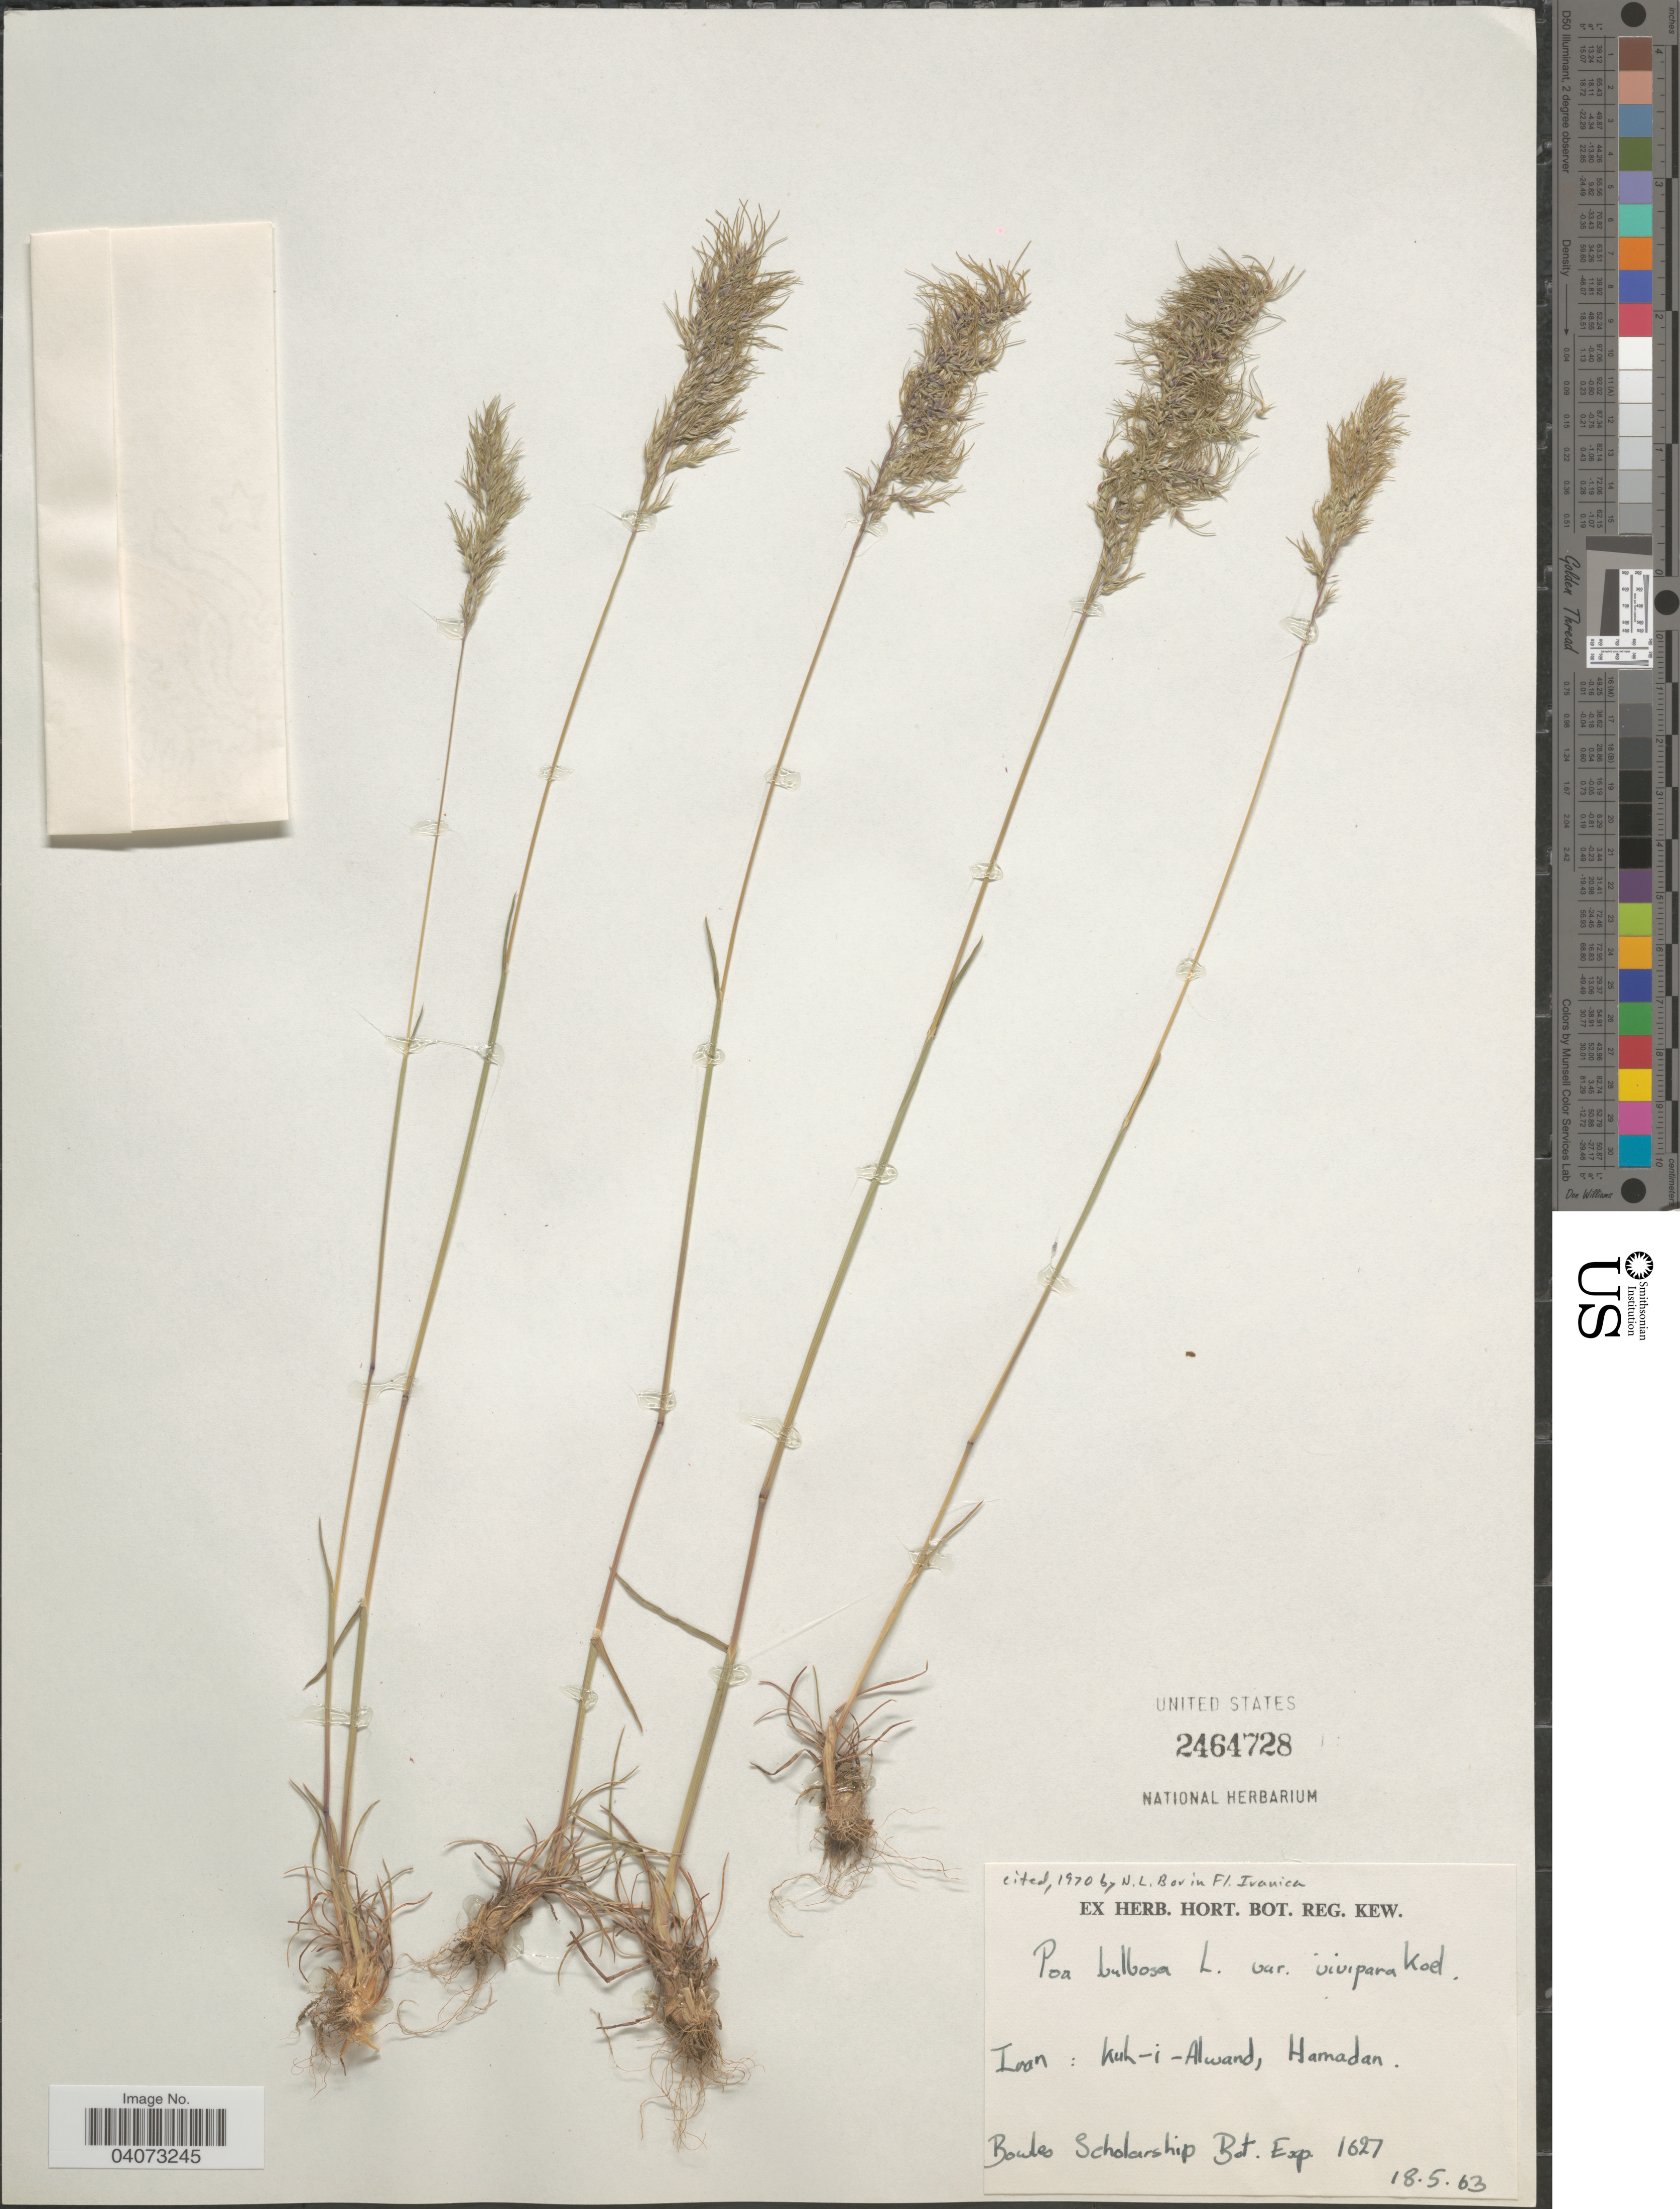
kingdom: Plantae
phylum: Tracheophyta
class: Liliopsida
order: Poales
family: Poaceae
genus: Poa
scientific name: Poa bulbosa subsp. bulbosa var. vivipara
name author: Koeler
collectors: Bowles Scholarship Bot. Exped.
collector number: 1627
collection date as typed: Transcribed d/m/y: 18/5/63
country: Iran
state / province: Hamadan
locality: Kuh-i-Alwand.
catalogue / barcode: US 2464728